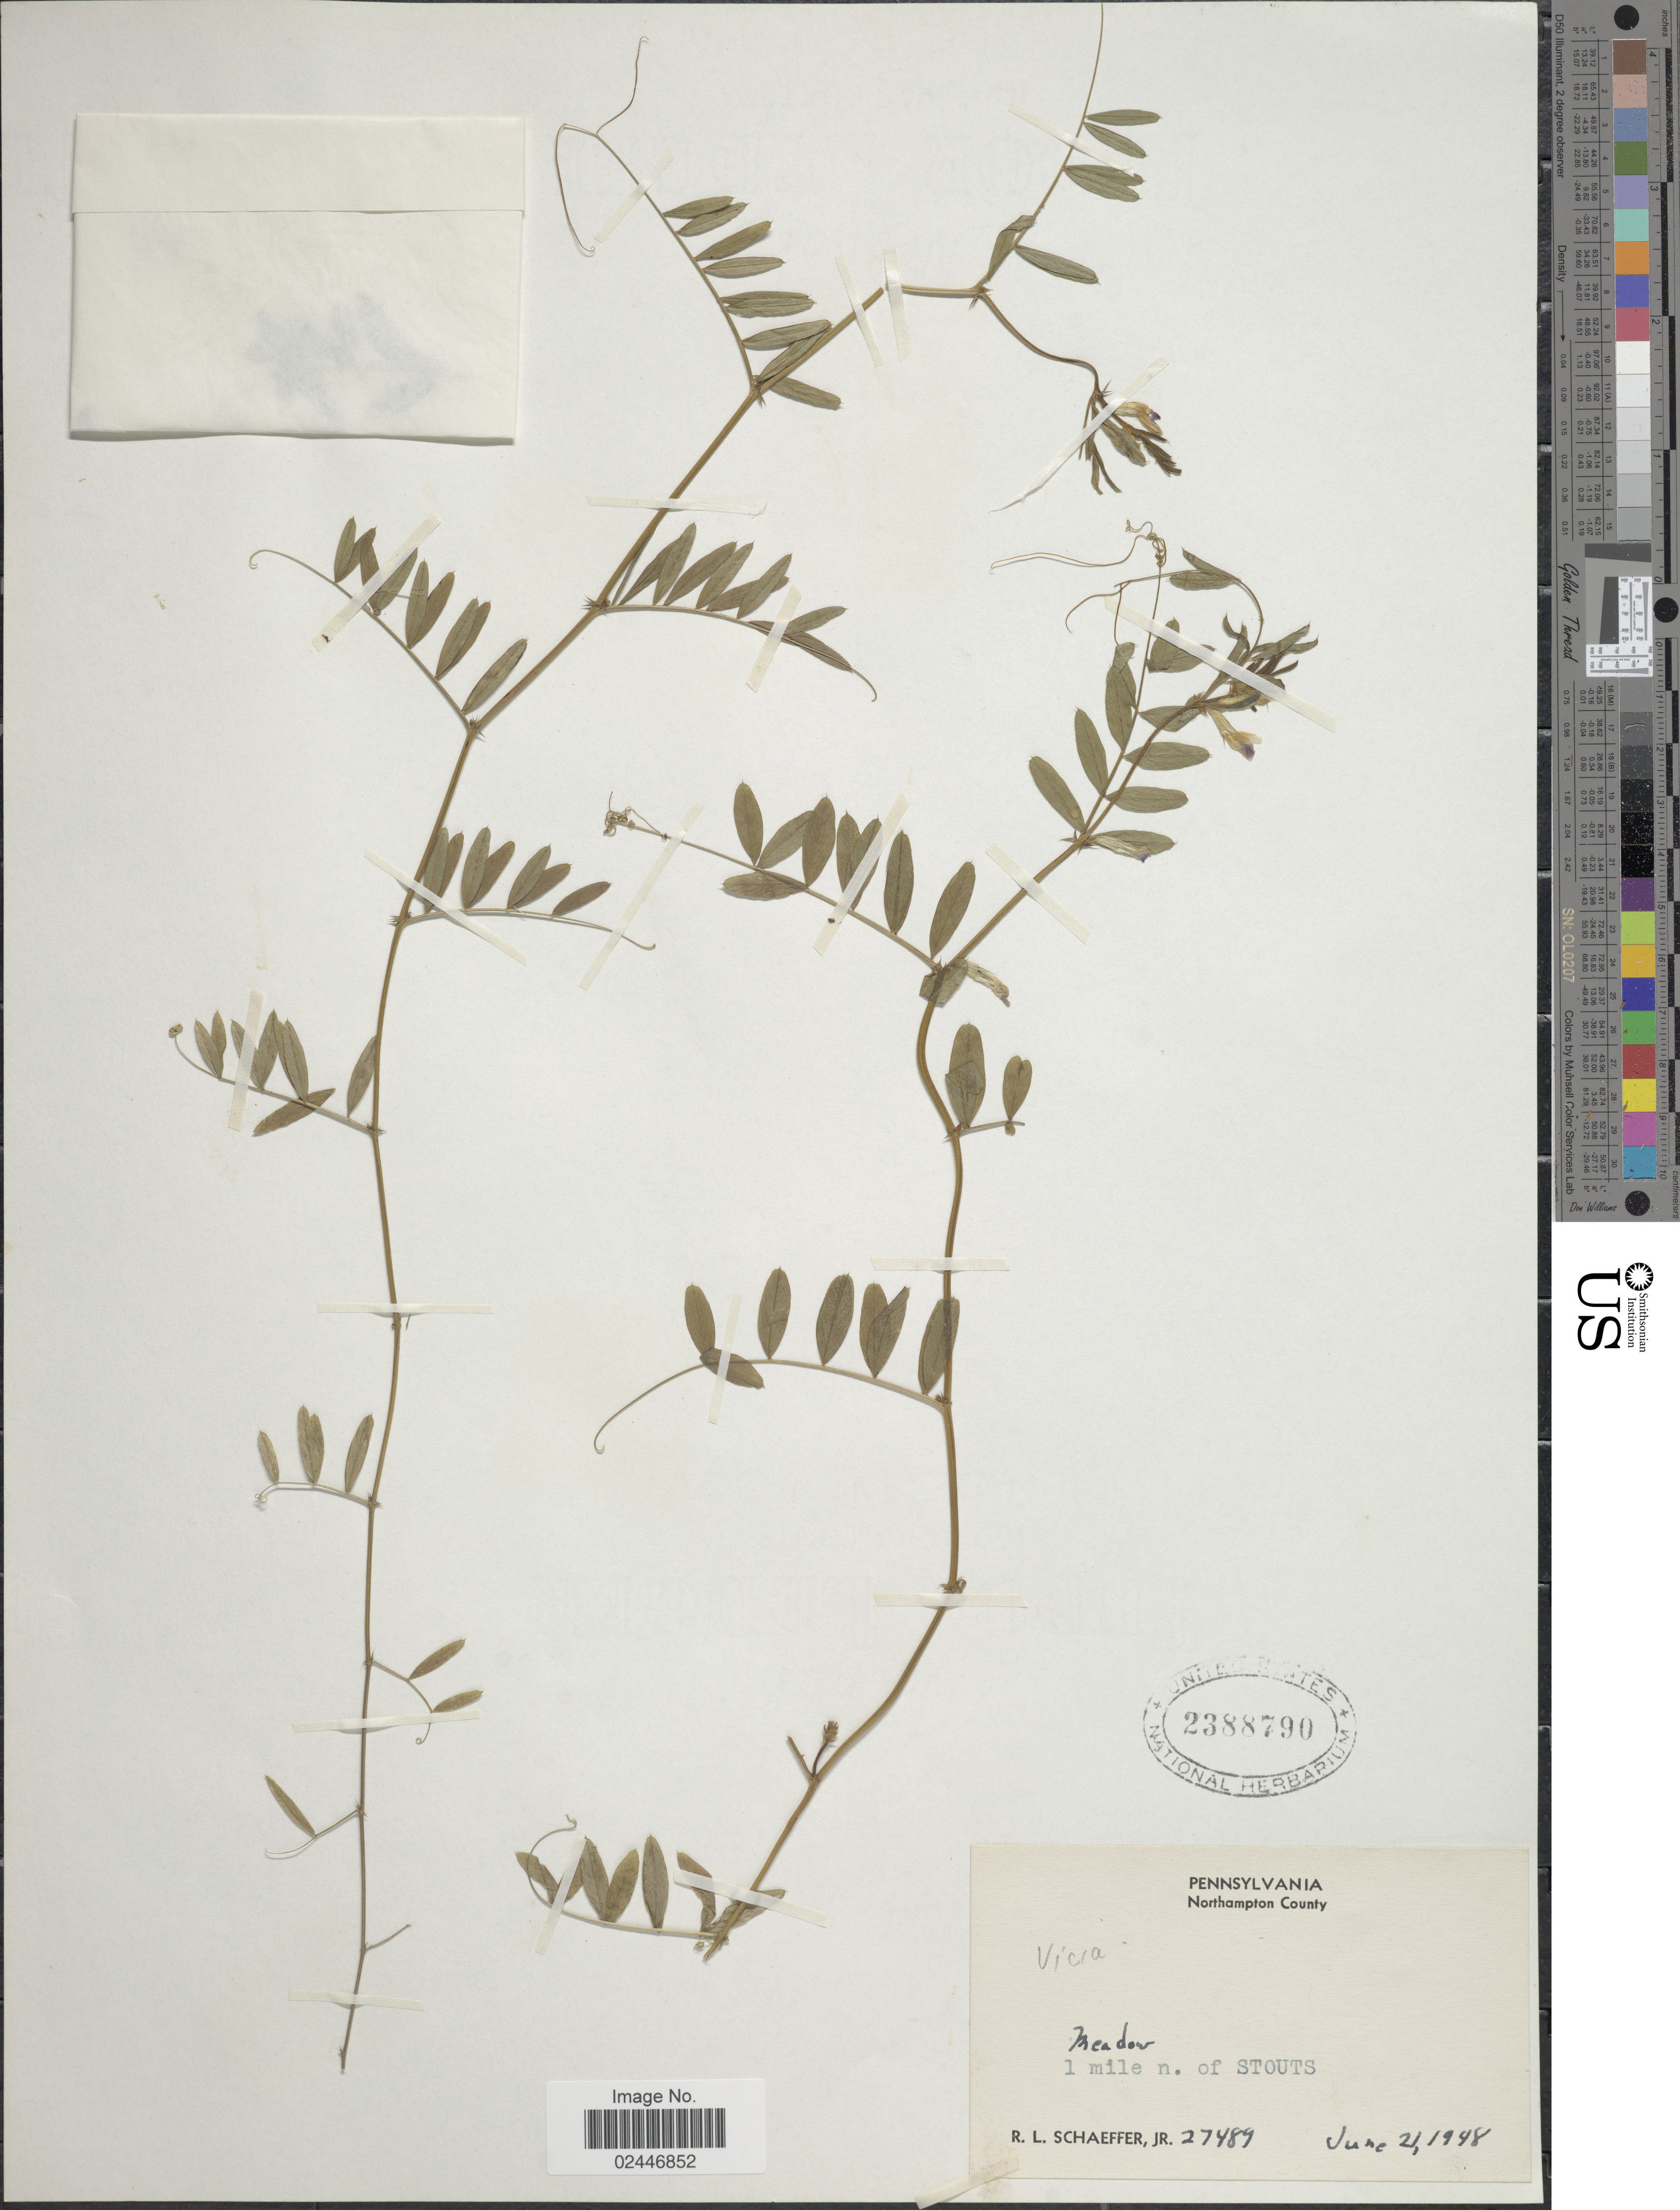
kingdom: Plantae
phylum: Tracheophyta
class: Magnoliopsida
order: Fabales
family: Fabaceae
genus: Vicia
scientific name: Vicia sp.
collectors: R. L. Schaeffer Jr.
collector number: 27489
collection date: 1998-06-21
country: United States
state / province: Pennsylvania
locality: Northampton County, meadow, 1 mile n. of Stouts.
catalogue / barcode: US 2388790